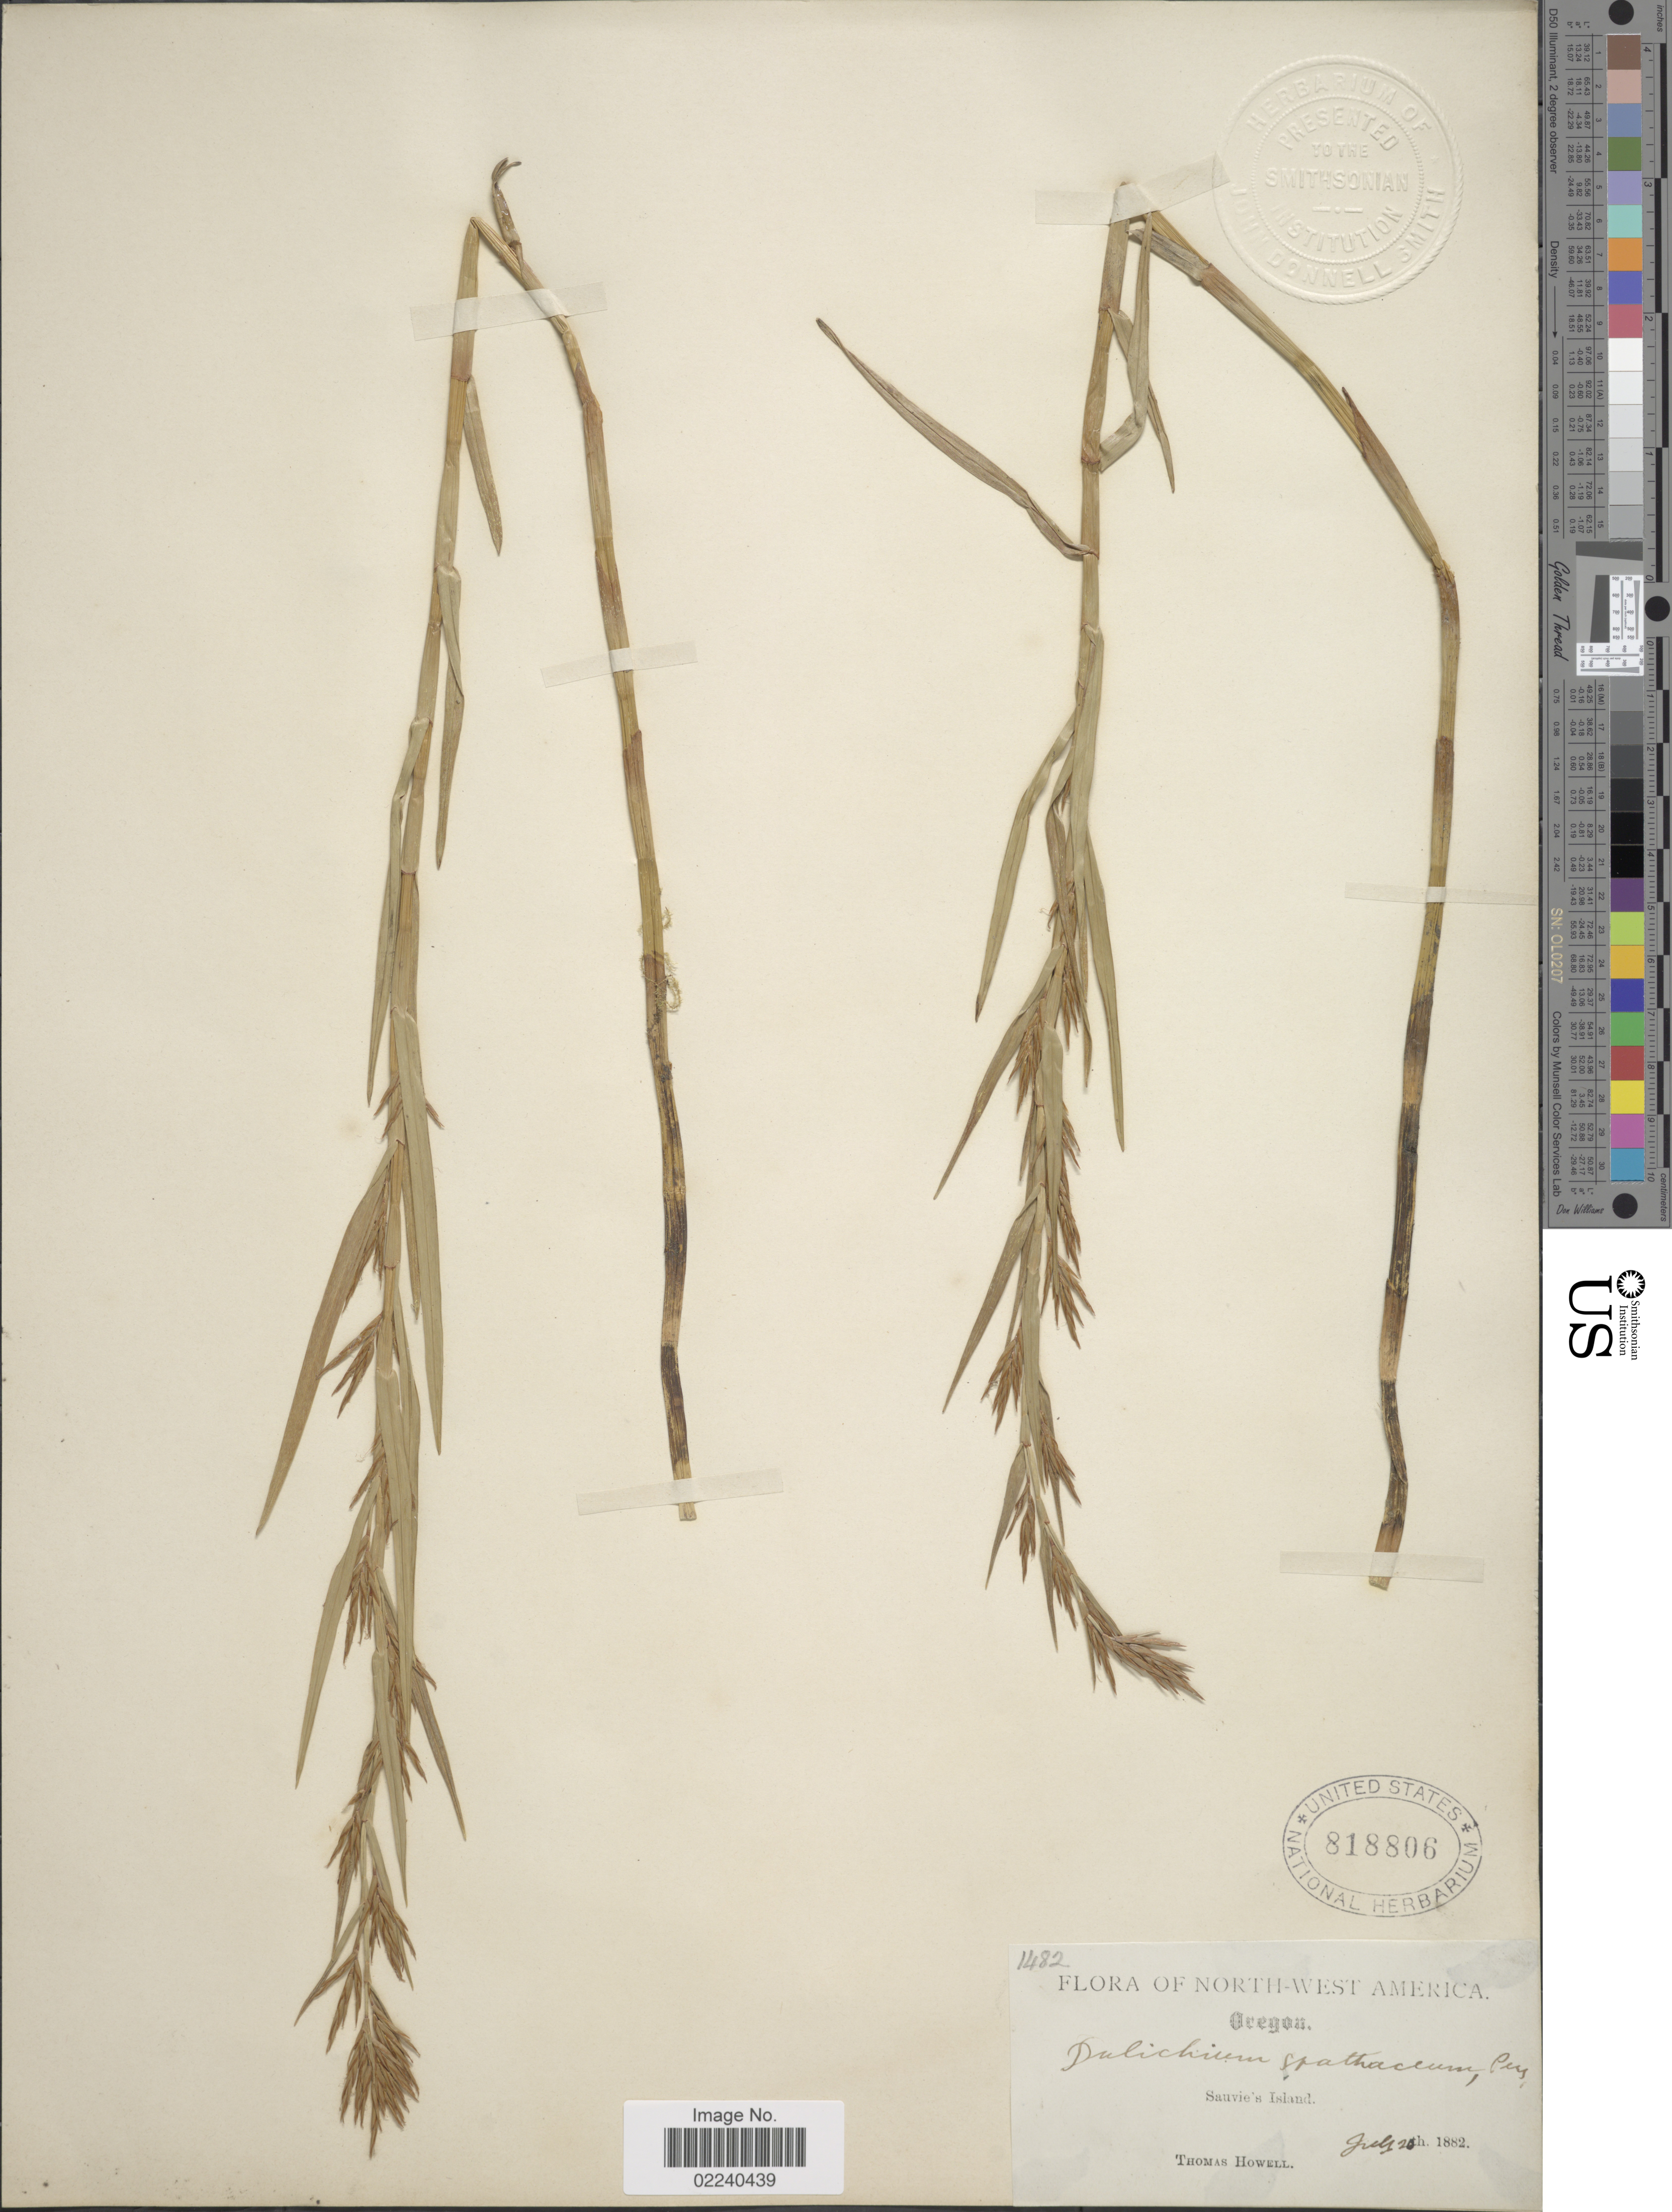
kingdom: Plantae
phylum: Tracheophyta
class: Liliopsida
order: Poales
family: Cyperaceae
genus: Dulichium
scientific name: Dulichium arundinaceum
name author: (L.) Britton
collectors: T. Howell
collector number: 1482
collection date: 1882-07-20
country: United States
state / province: Oregon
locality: Saivie's Island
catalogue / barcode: US 818806